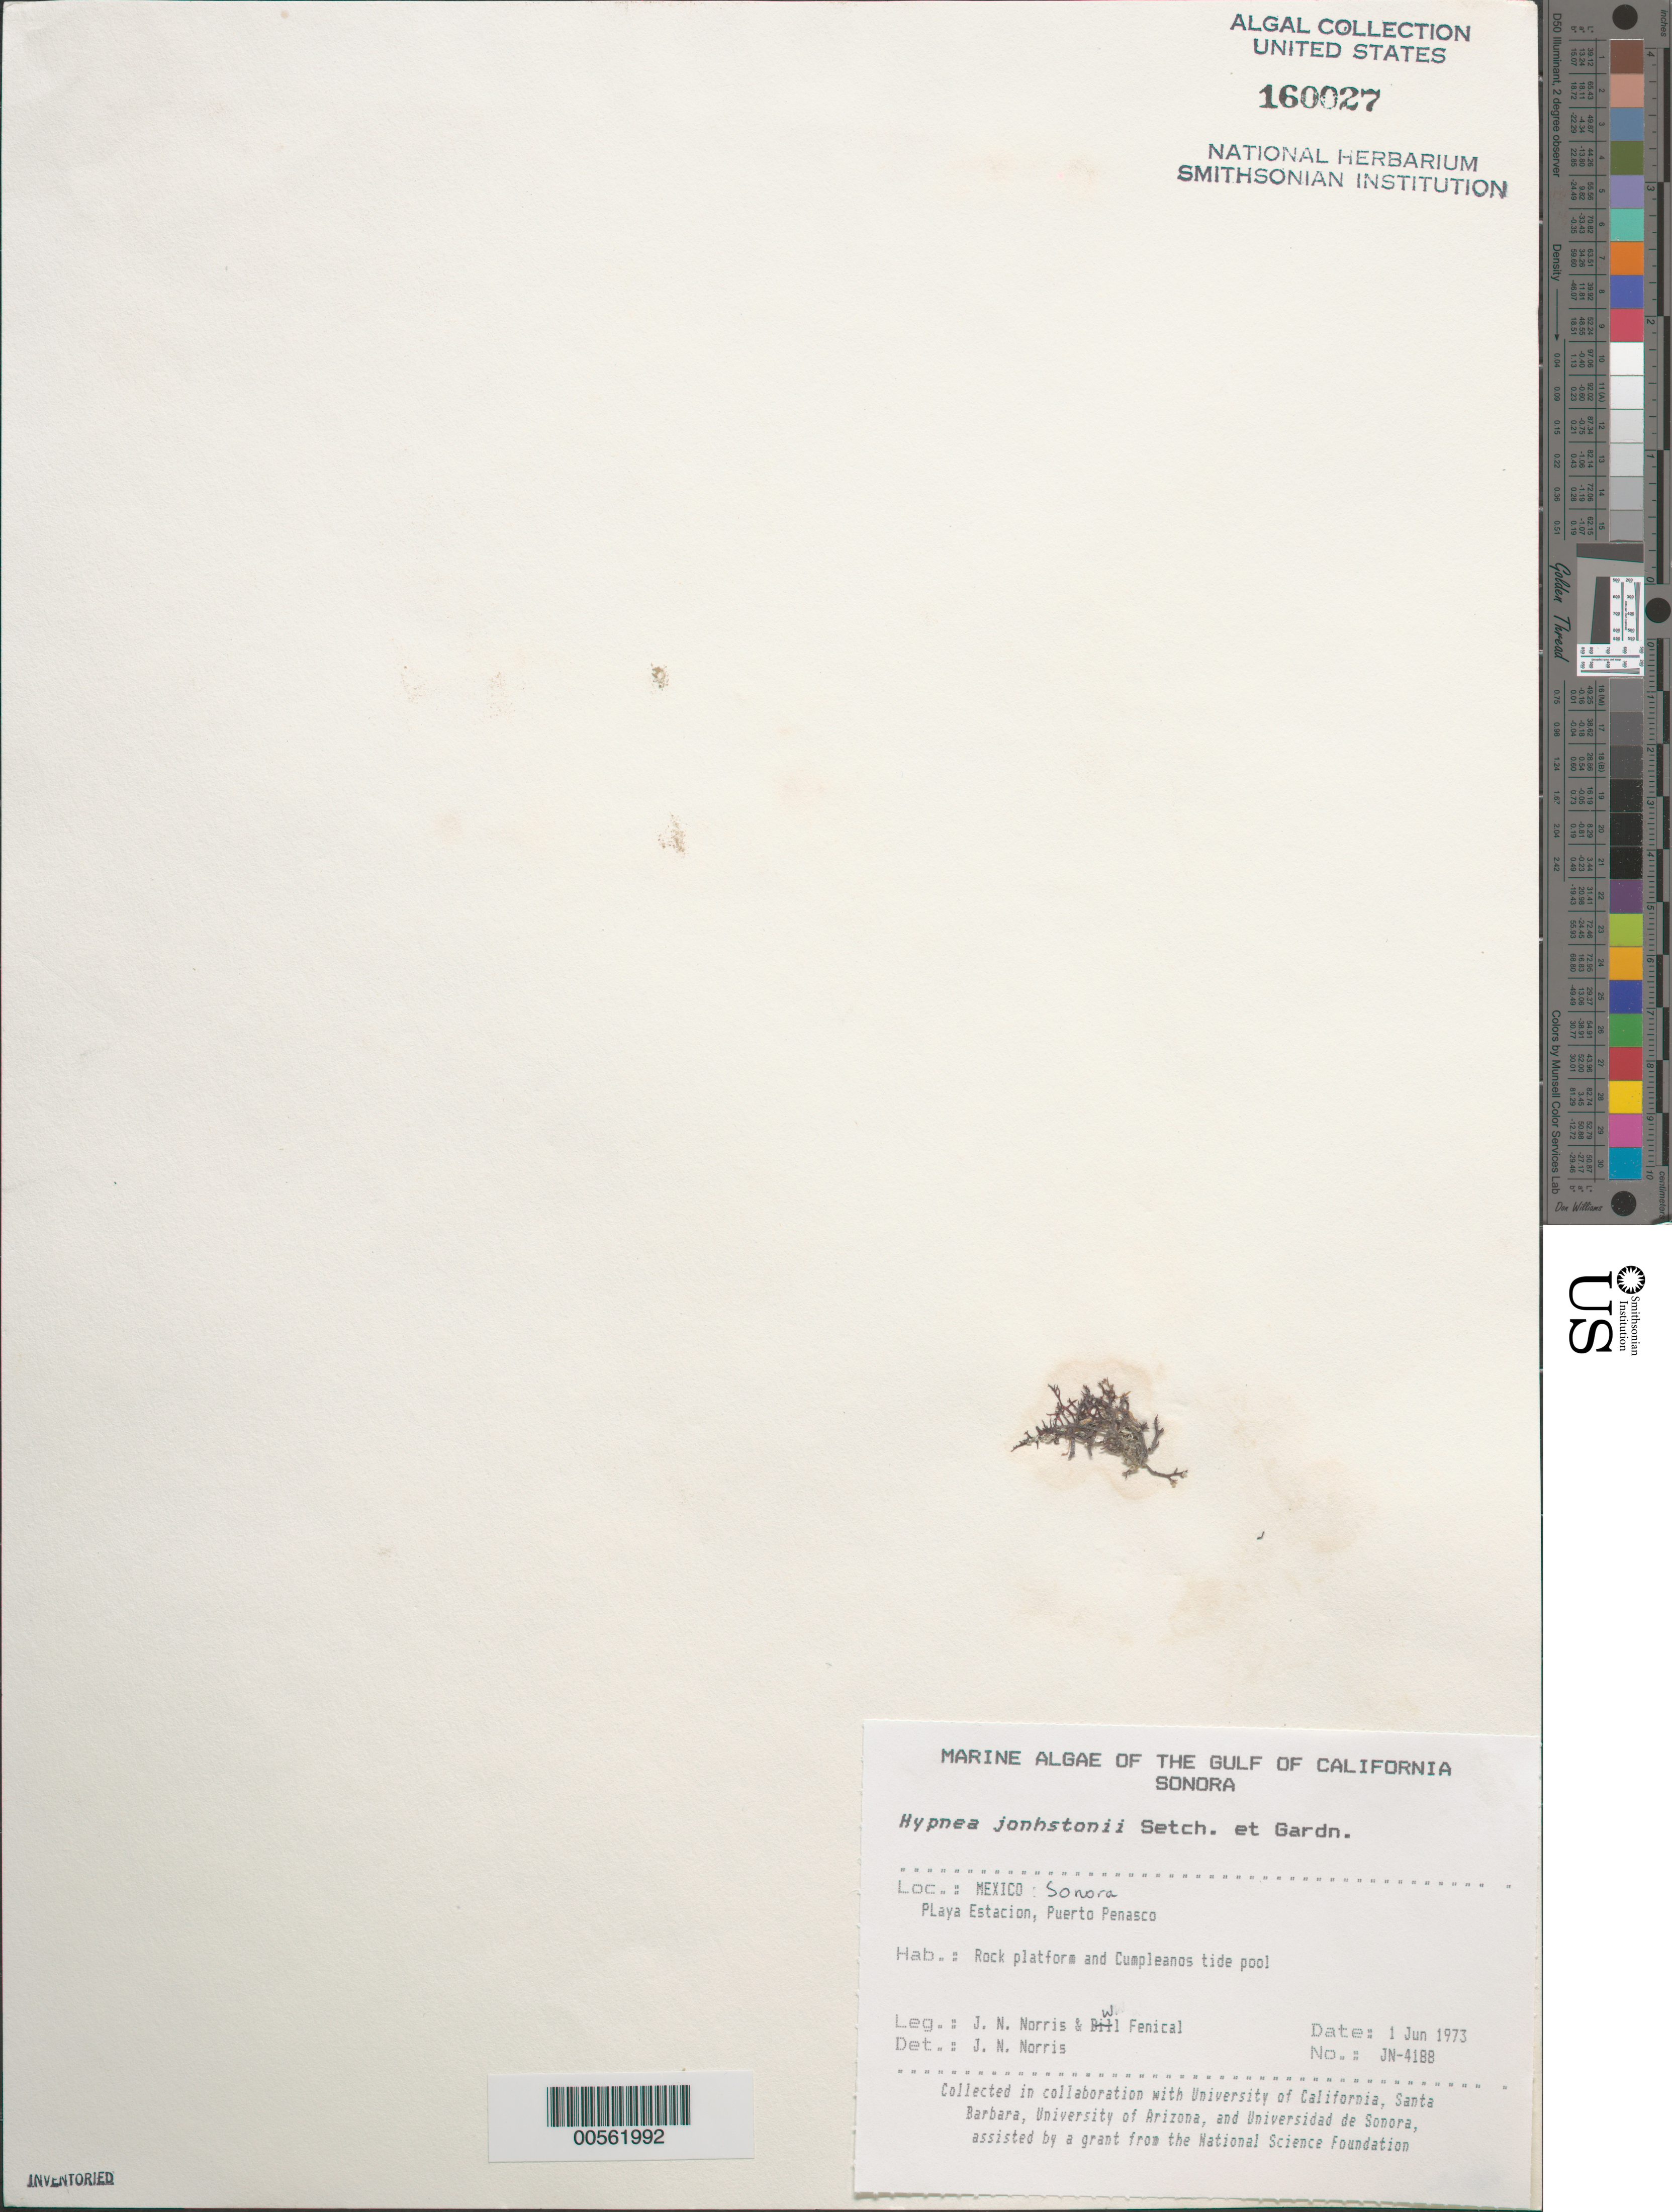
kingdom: Plantae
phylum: Rhodophyta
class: Florideophyceae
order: Gigartinales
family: Cystocloniaceae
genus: Hypnea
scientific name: Hypnea johnstonii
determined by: Norris, James N.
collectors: J. N. Norris & W. Fenical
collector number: JN-4188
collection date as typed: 01 Jun 1973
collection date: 1973-06-01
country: Mexico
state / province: Sonora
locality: Playa Estacion, Puerto Penasco, Cumpleanos Tide Pool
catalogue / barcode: US 160027